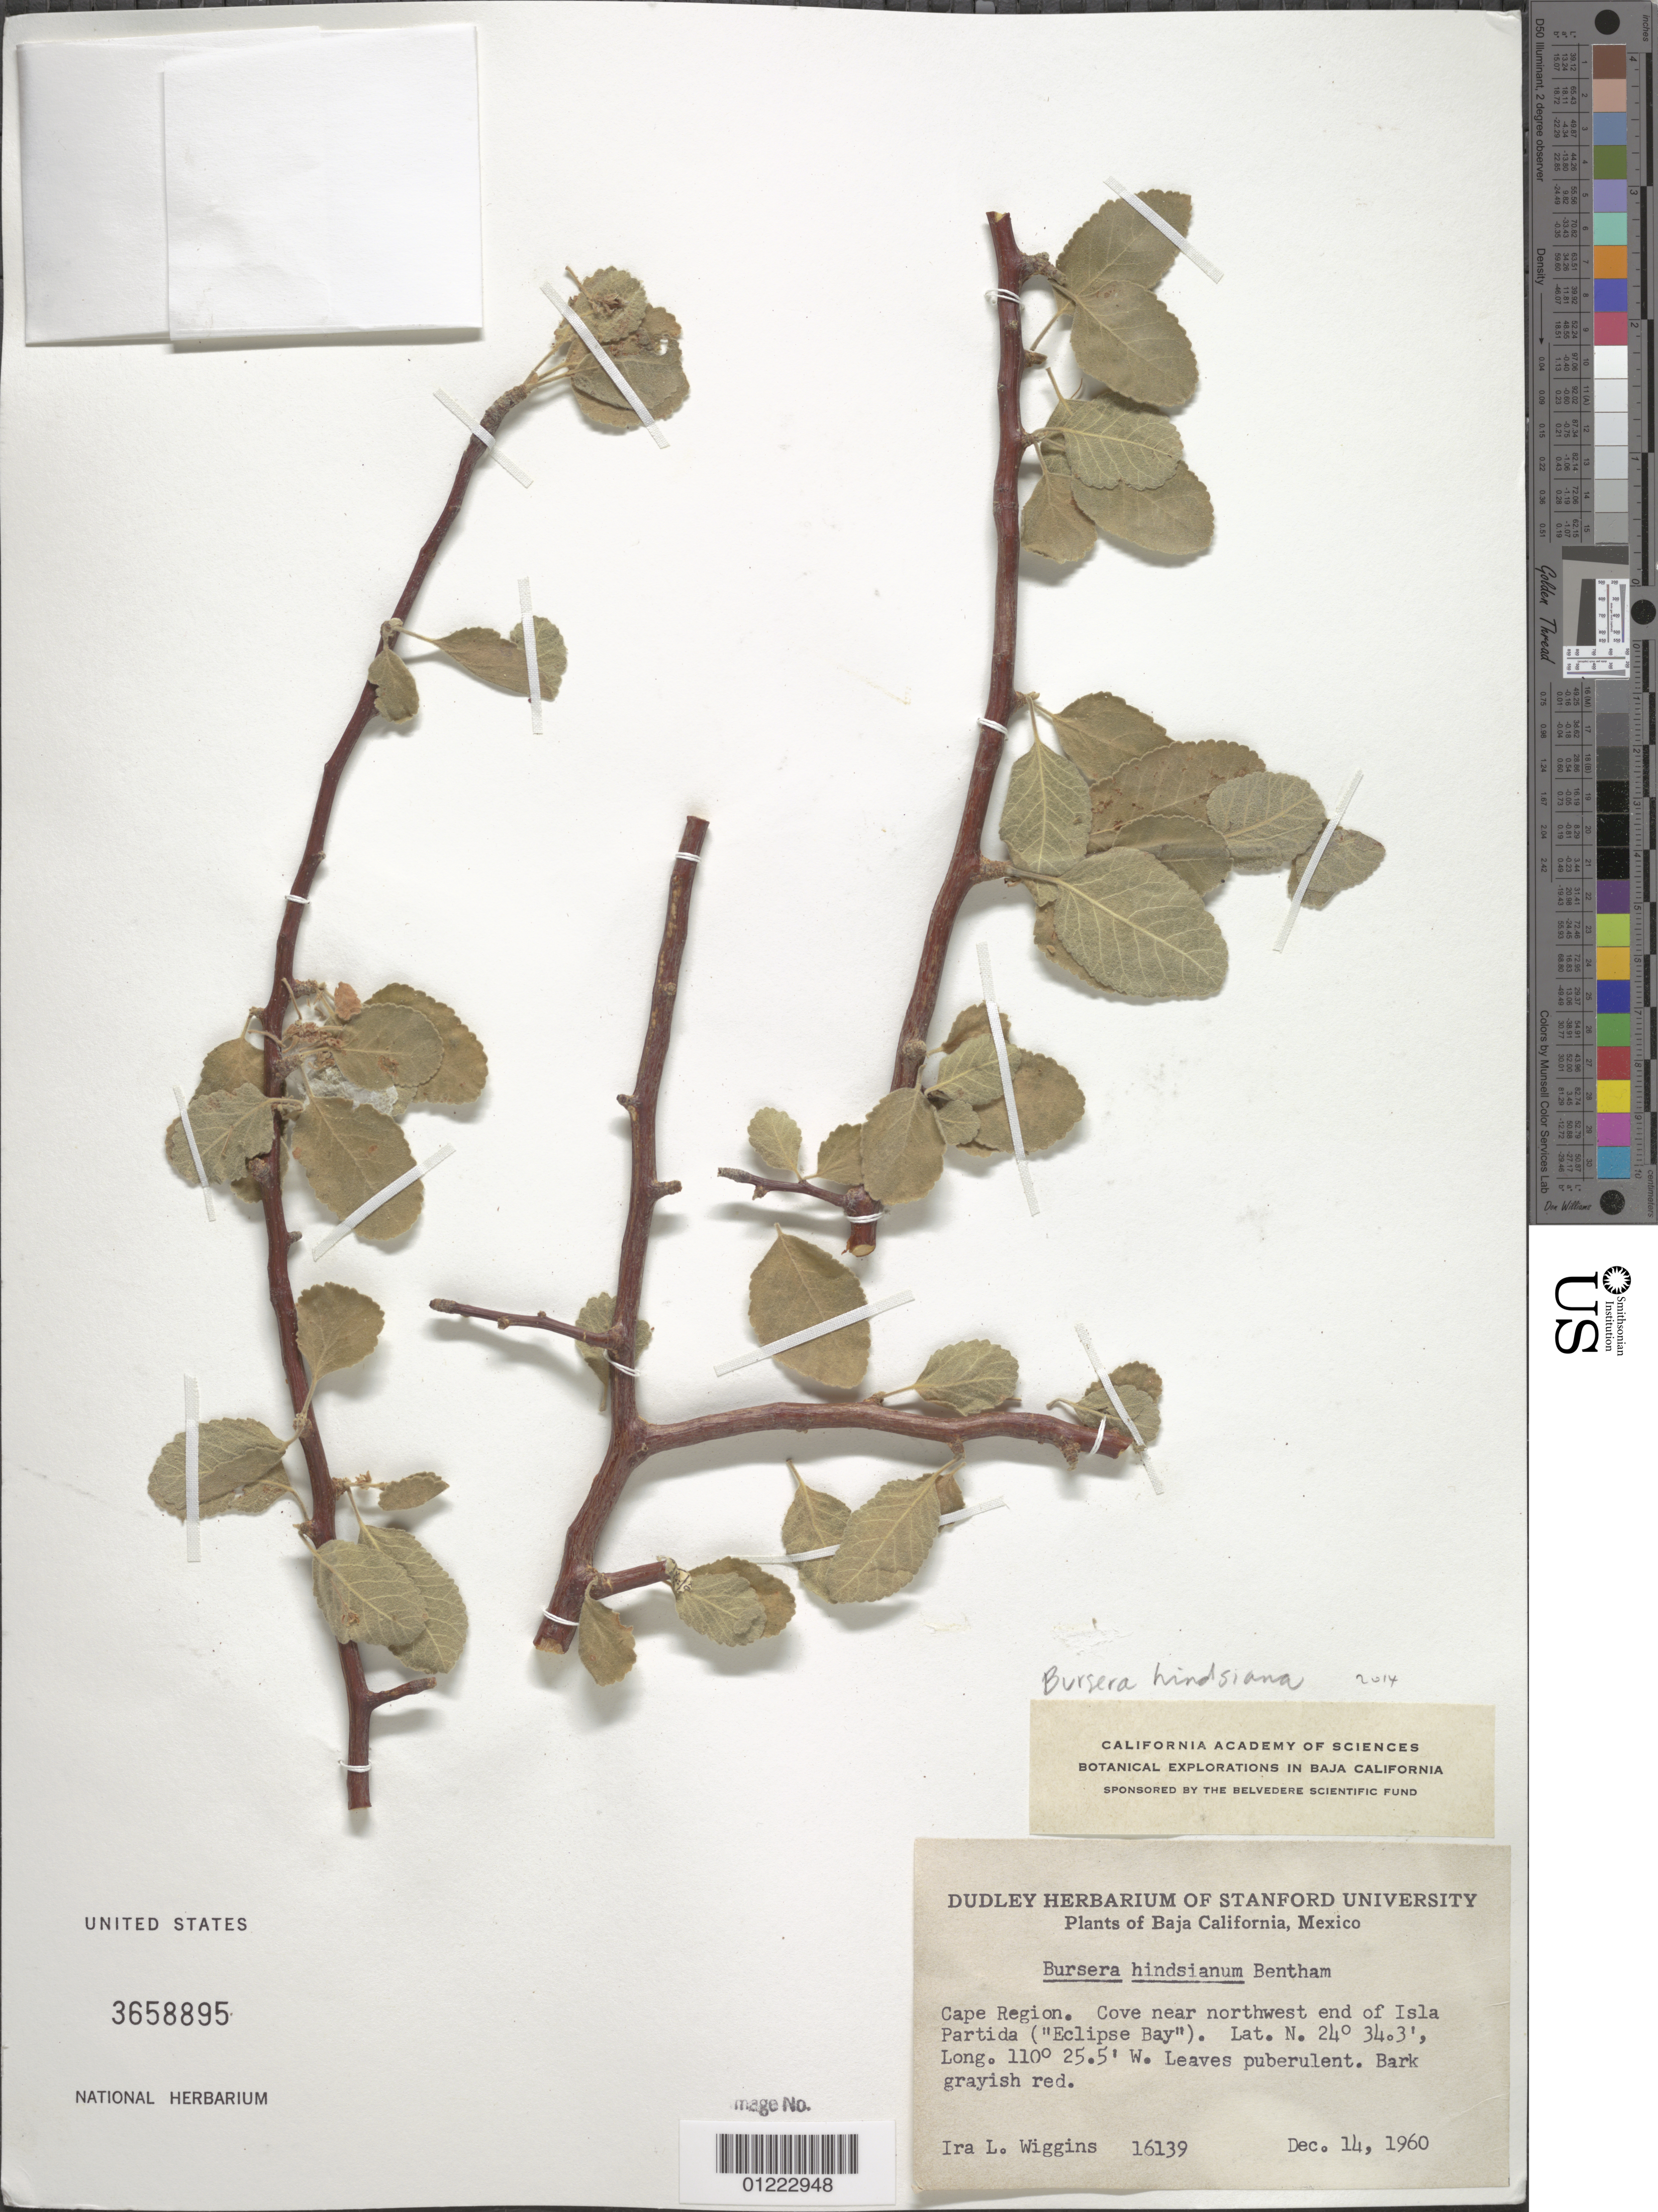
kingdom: Plantae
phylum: Tracheophyta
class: Magnoliopsida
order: Sapindales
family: Burseraceae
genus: Bursera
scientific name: Bursera hindsiana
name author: (Benth.) Engl.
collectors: I. L. Wiggins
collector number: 16139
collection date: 1960-12-14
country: Mexico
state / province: Baja California Sur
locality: Cape Region. Cove near northwest end of Isla Partida ('Eclipse Bay').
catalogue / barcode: US 3658895